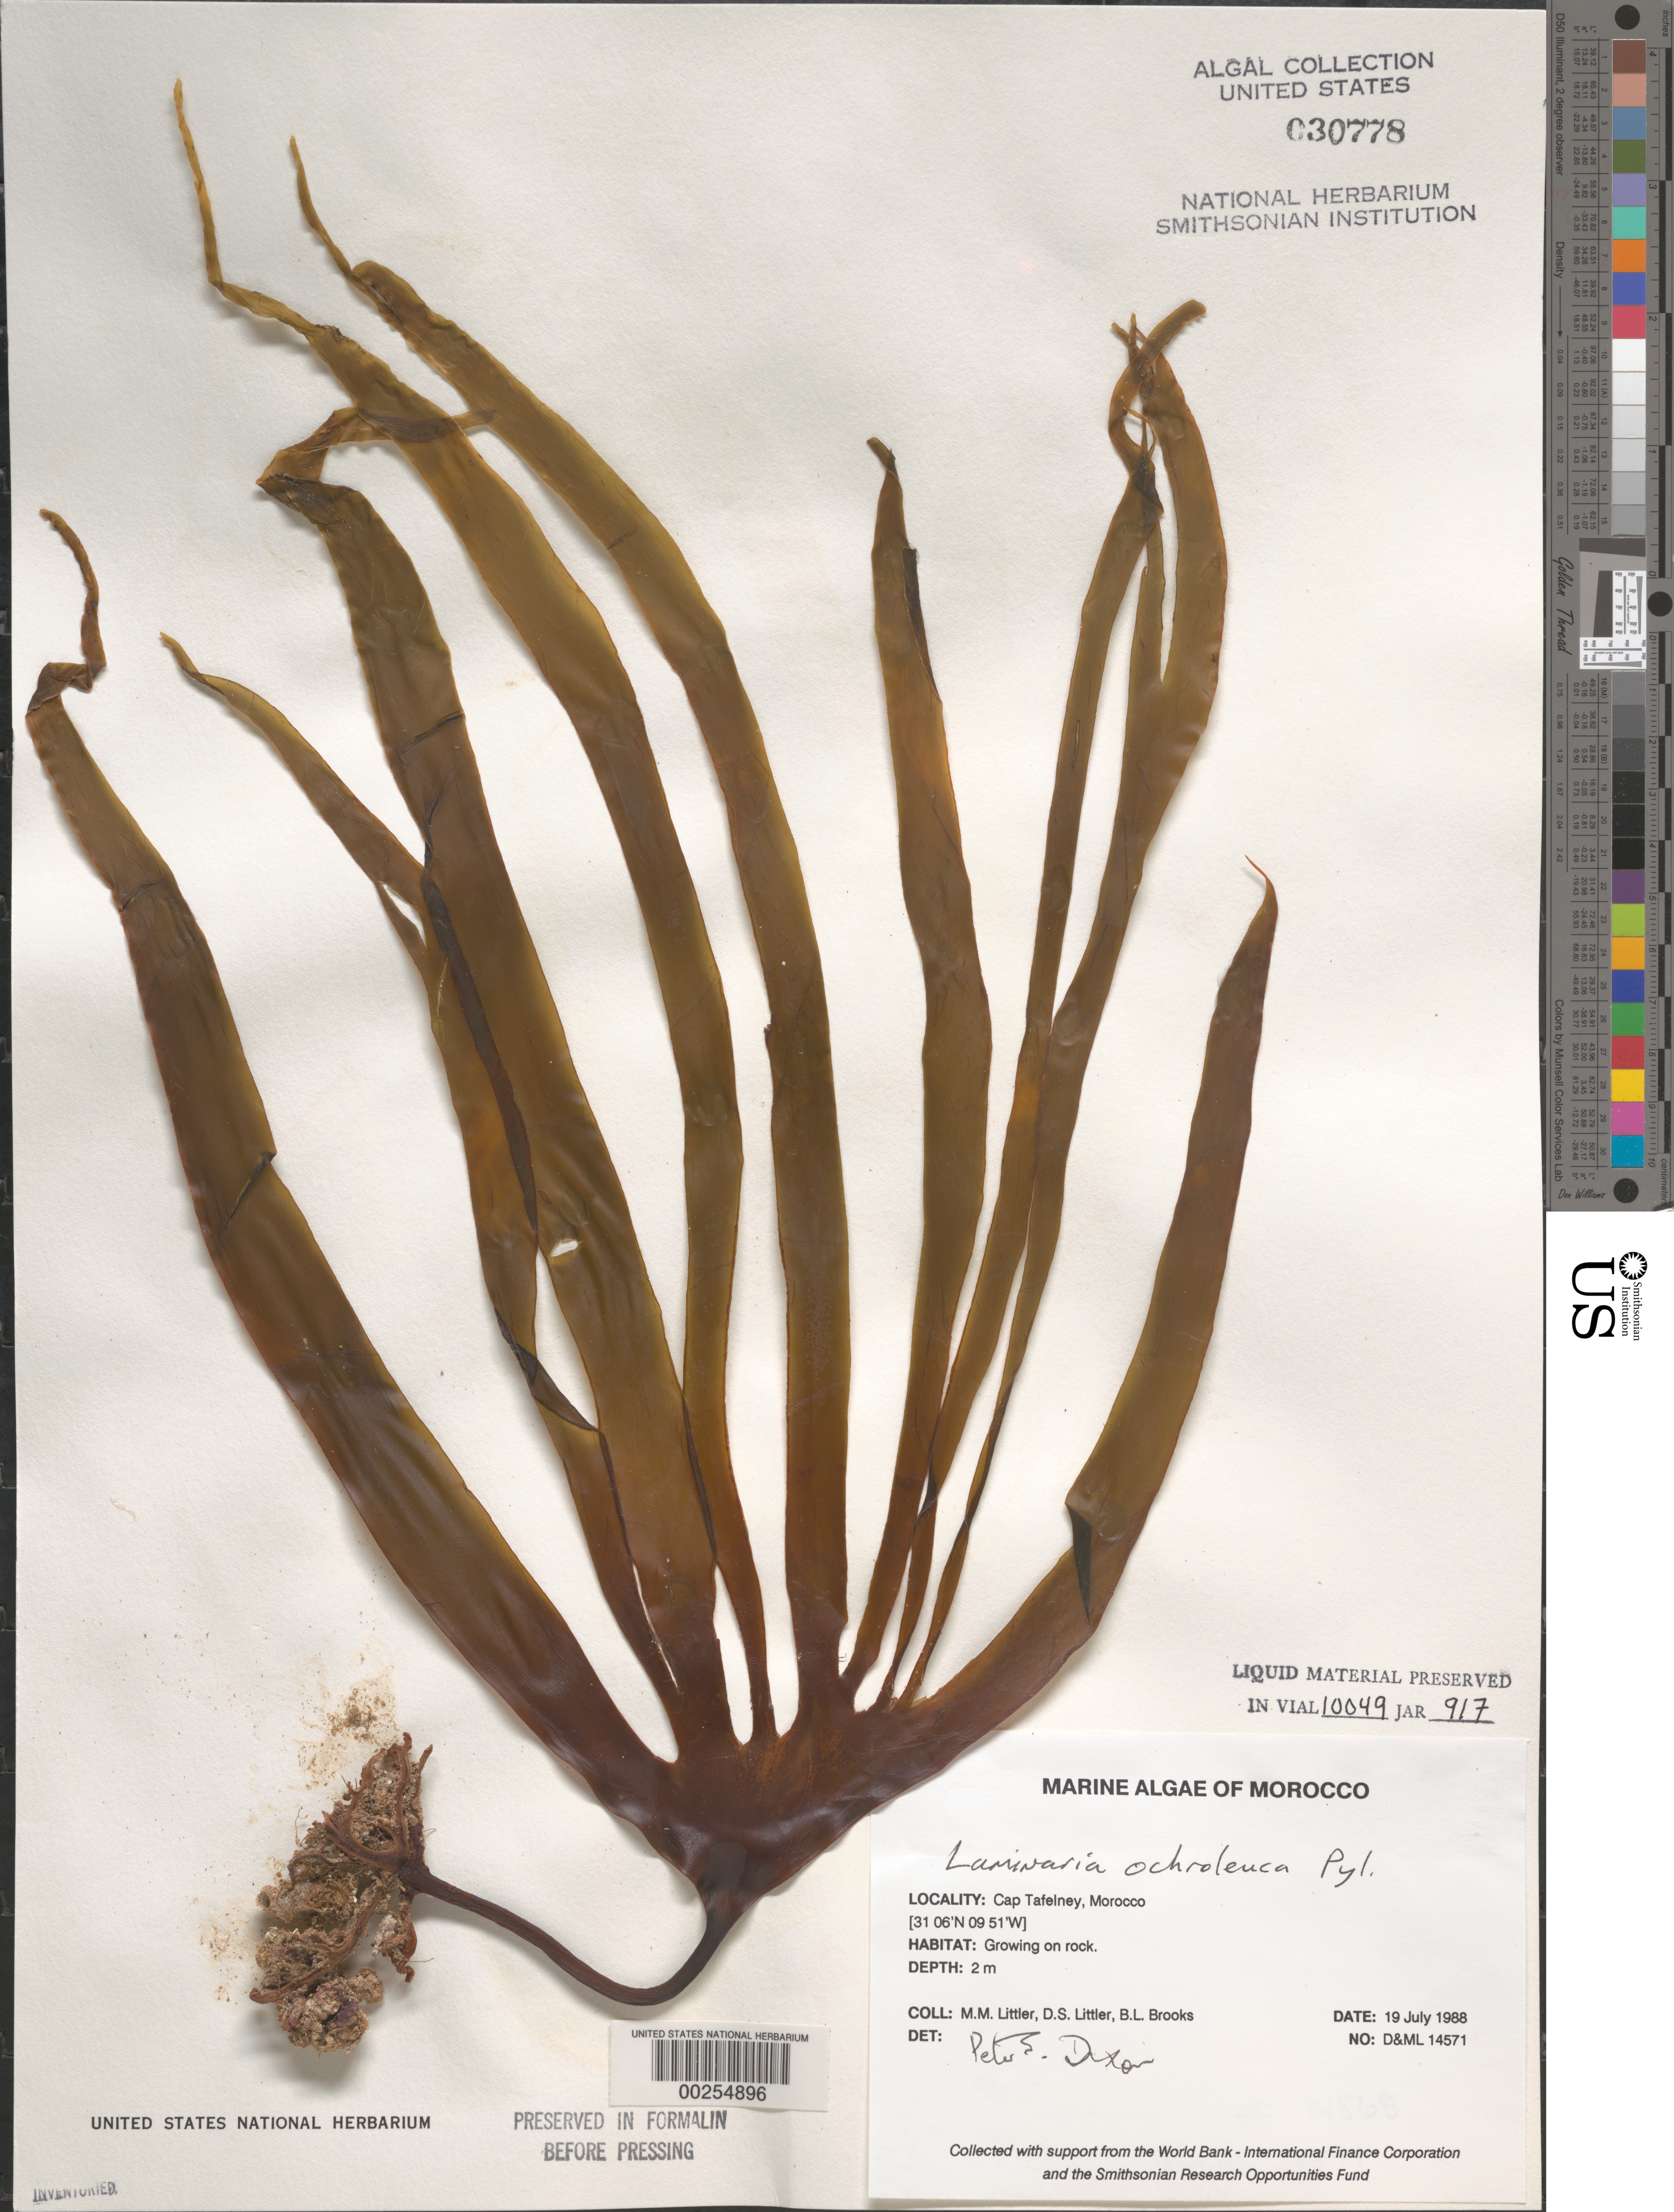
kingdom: Chromista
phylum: Ochrophyta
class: Phaeophyceae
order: Laminariales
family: Laminariaceae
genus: Laminaria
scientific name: Laminaria ochroleuca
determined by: Dixon, P. S.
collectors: M. M. Littler, D. S. Littler & B. Brooks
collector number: D&ML 14571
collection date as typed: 19 Jul 1988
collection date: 1988-07-19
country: Morocco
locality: Cap Tafelney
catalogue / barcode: US 30778